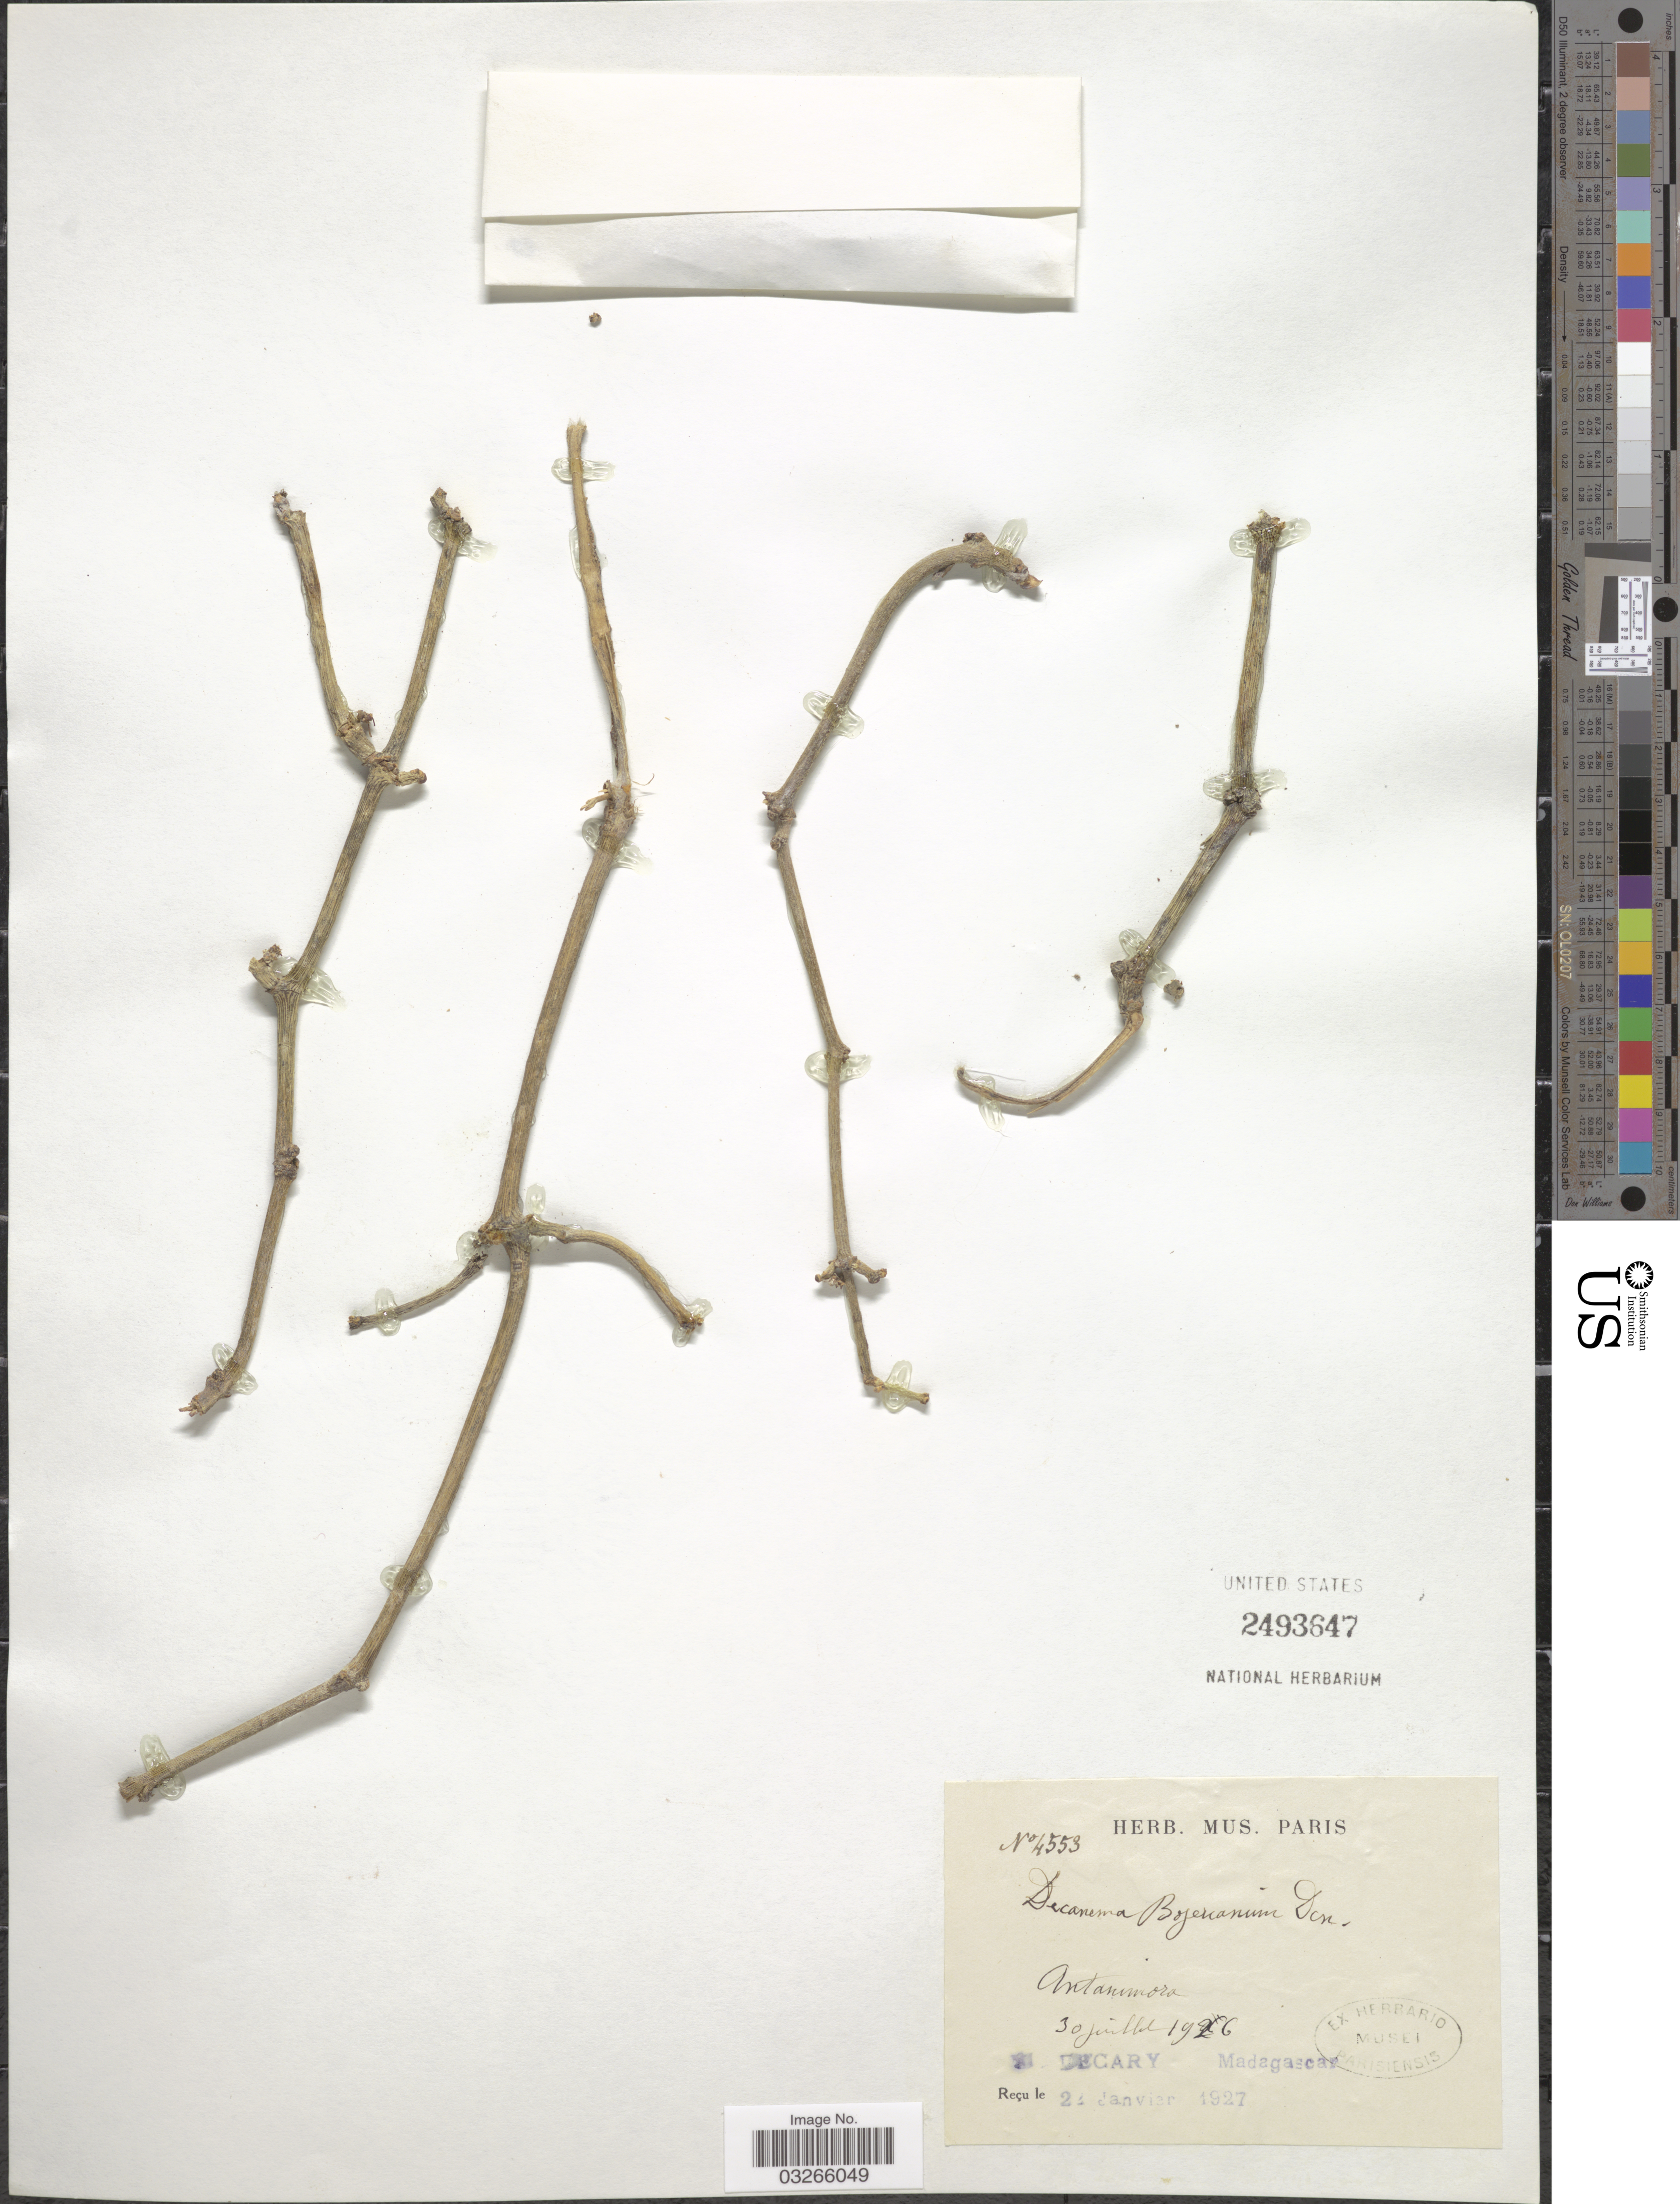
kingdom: Plantae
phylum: Tracheophyta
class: Magnoliopsida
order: Gentianales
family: Apocynaceae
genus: Decanema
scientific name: Decanema bojerianum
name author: Decne.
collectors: R. Decary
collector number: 4553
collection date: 1926-07-30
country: Madagascar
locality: Antanimora.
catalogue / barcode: US 2493647